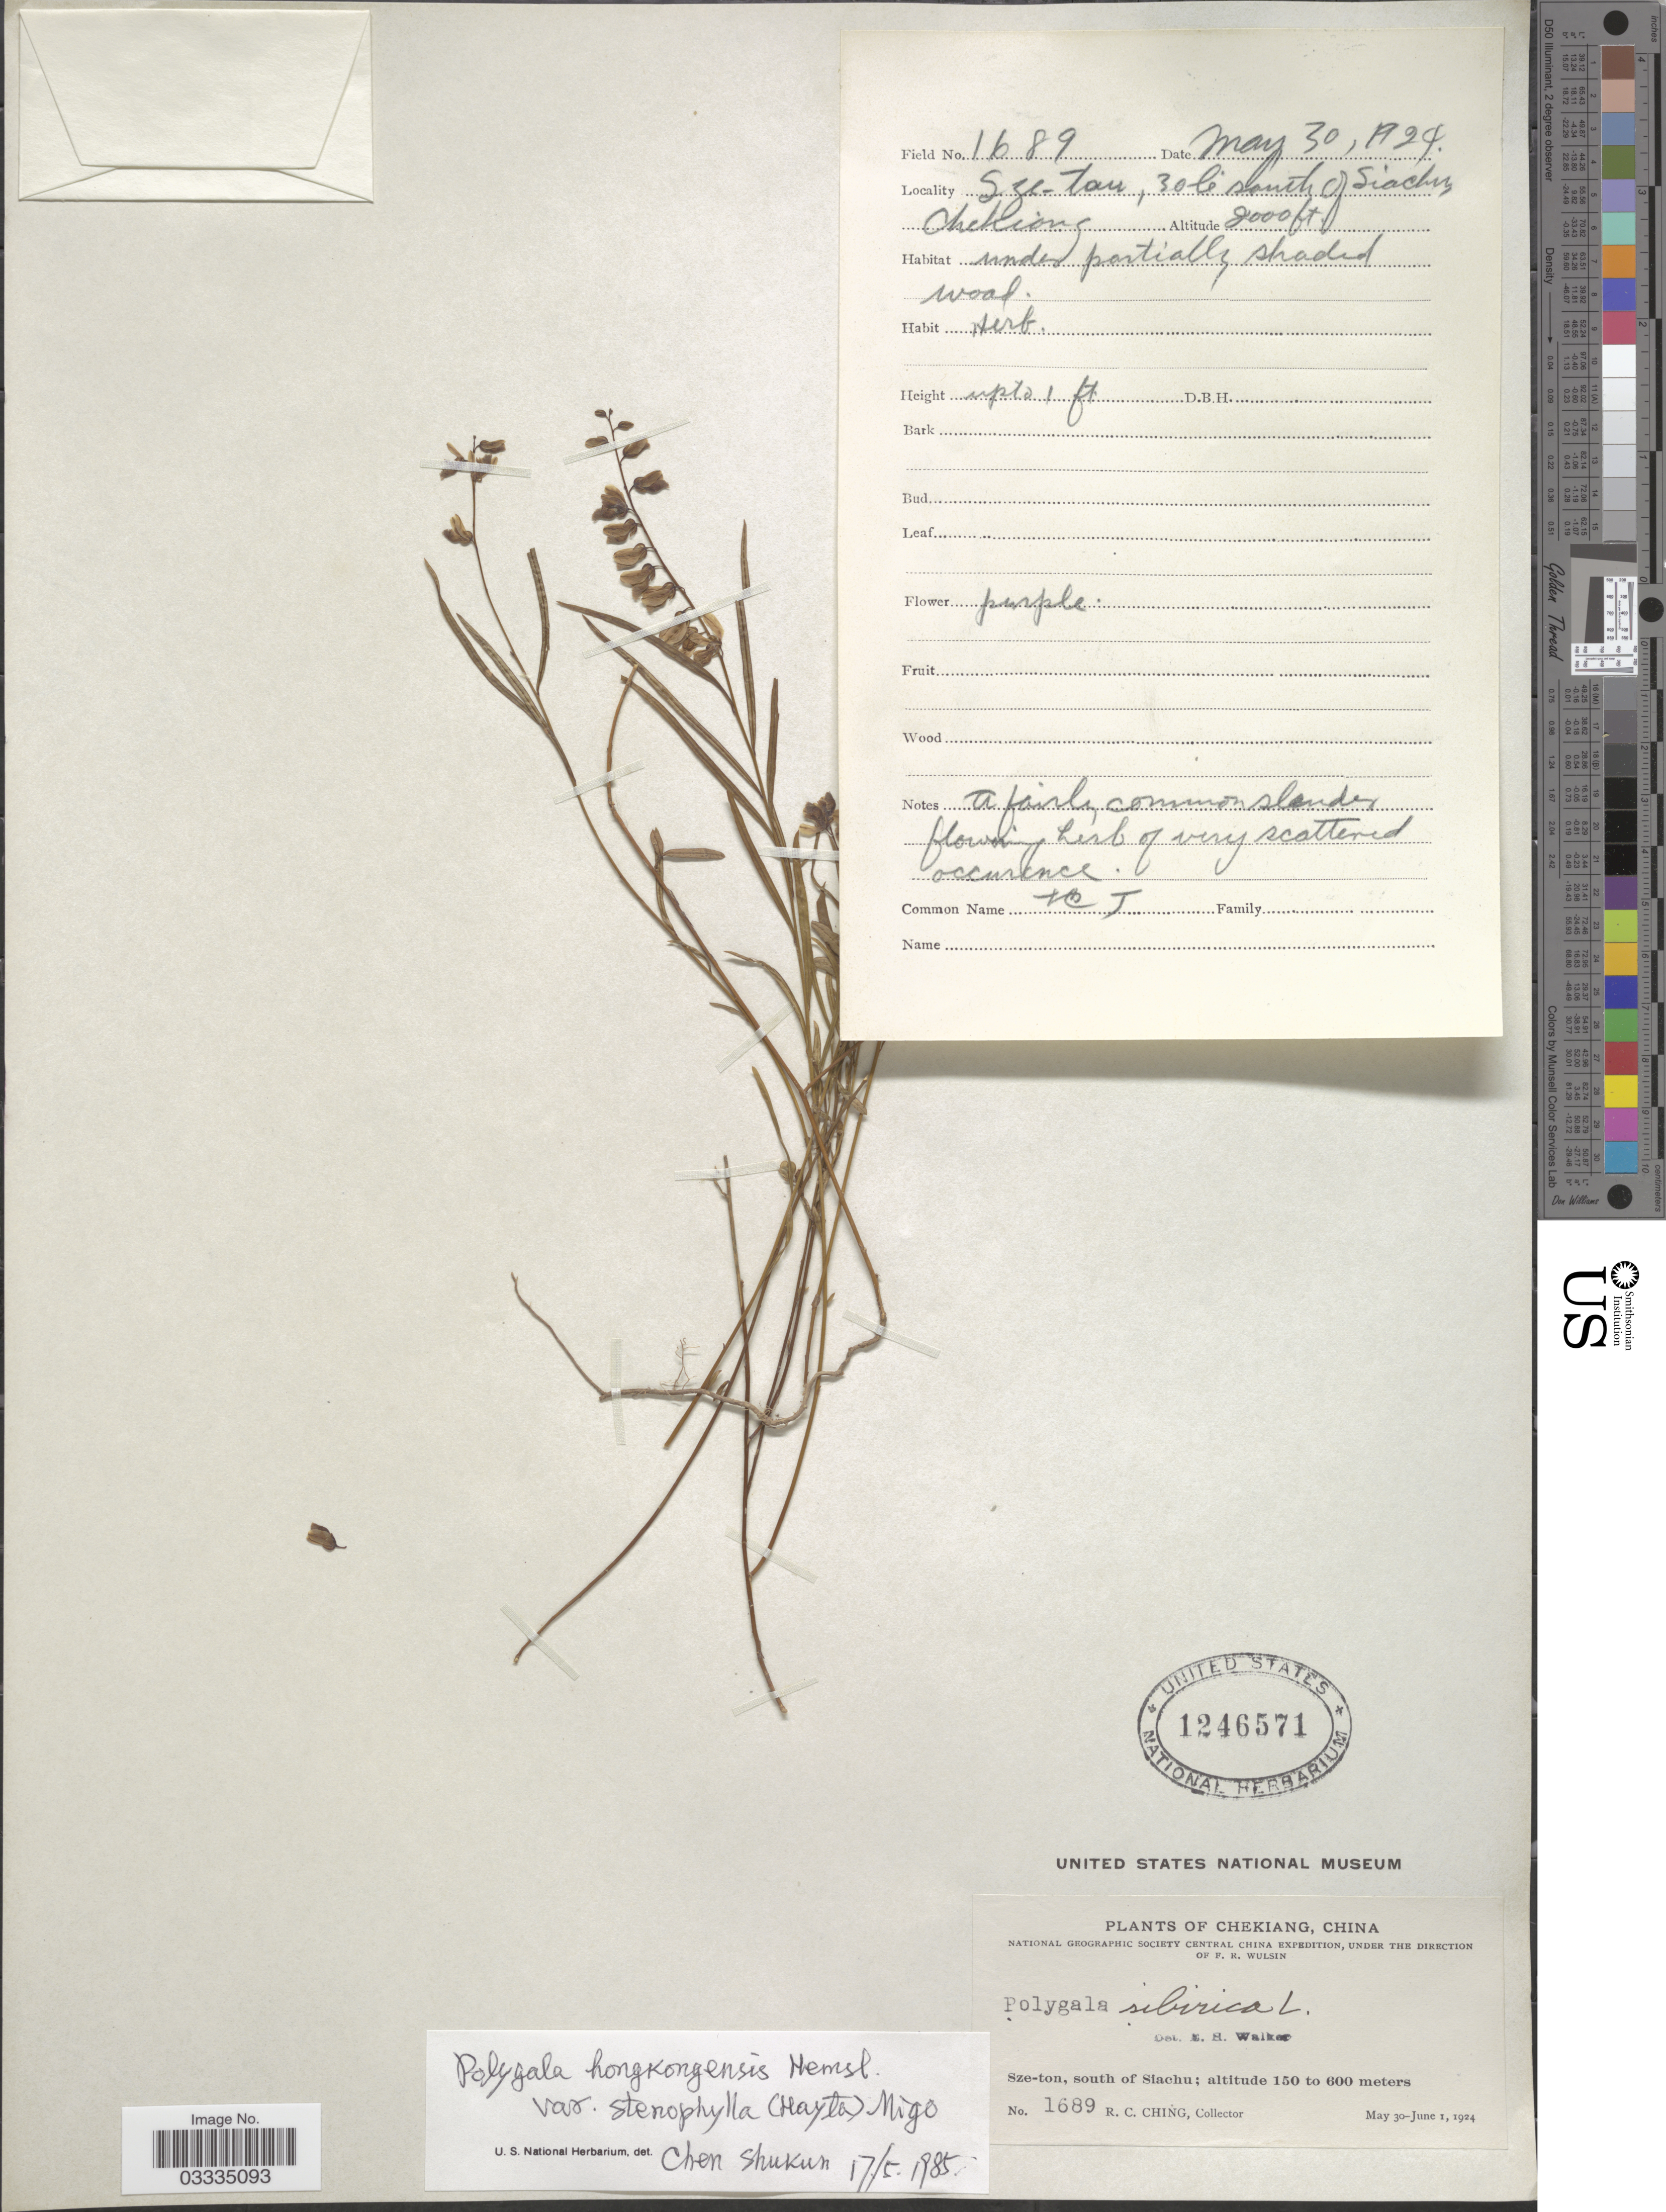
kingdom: Plantae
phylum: Tracheophyta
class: Magnoliopsida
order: Fabales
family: Polygalaceae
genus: Polygala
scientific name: Polygala hongkongensis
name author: Hemsl.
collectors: R. C. Ching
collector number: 1689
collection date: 1924-05-30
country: China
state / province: Zhejiang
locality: Chekiang. Sze-ton, 30 li south of Siachu.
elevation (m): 610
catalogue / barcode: US 1246571